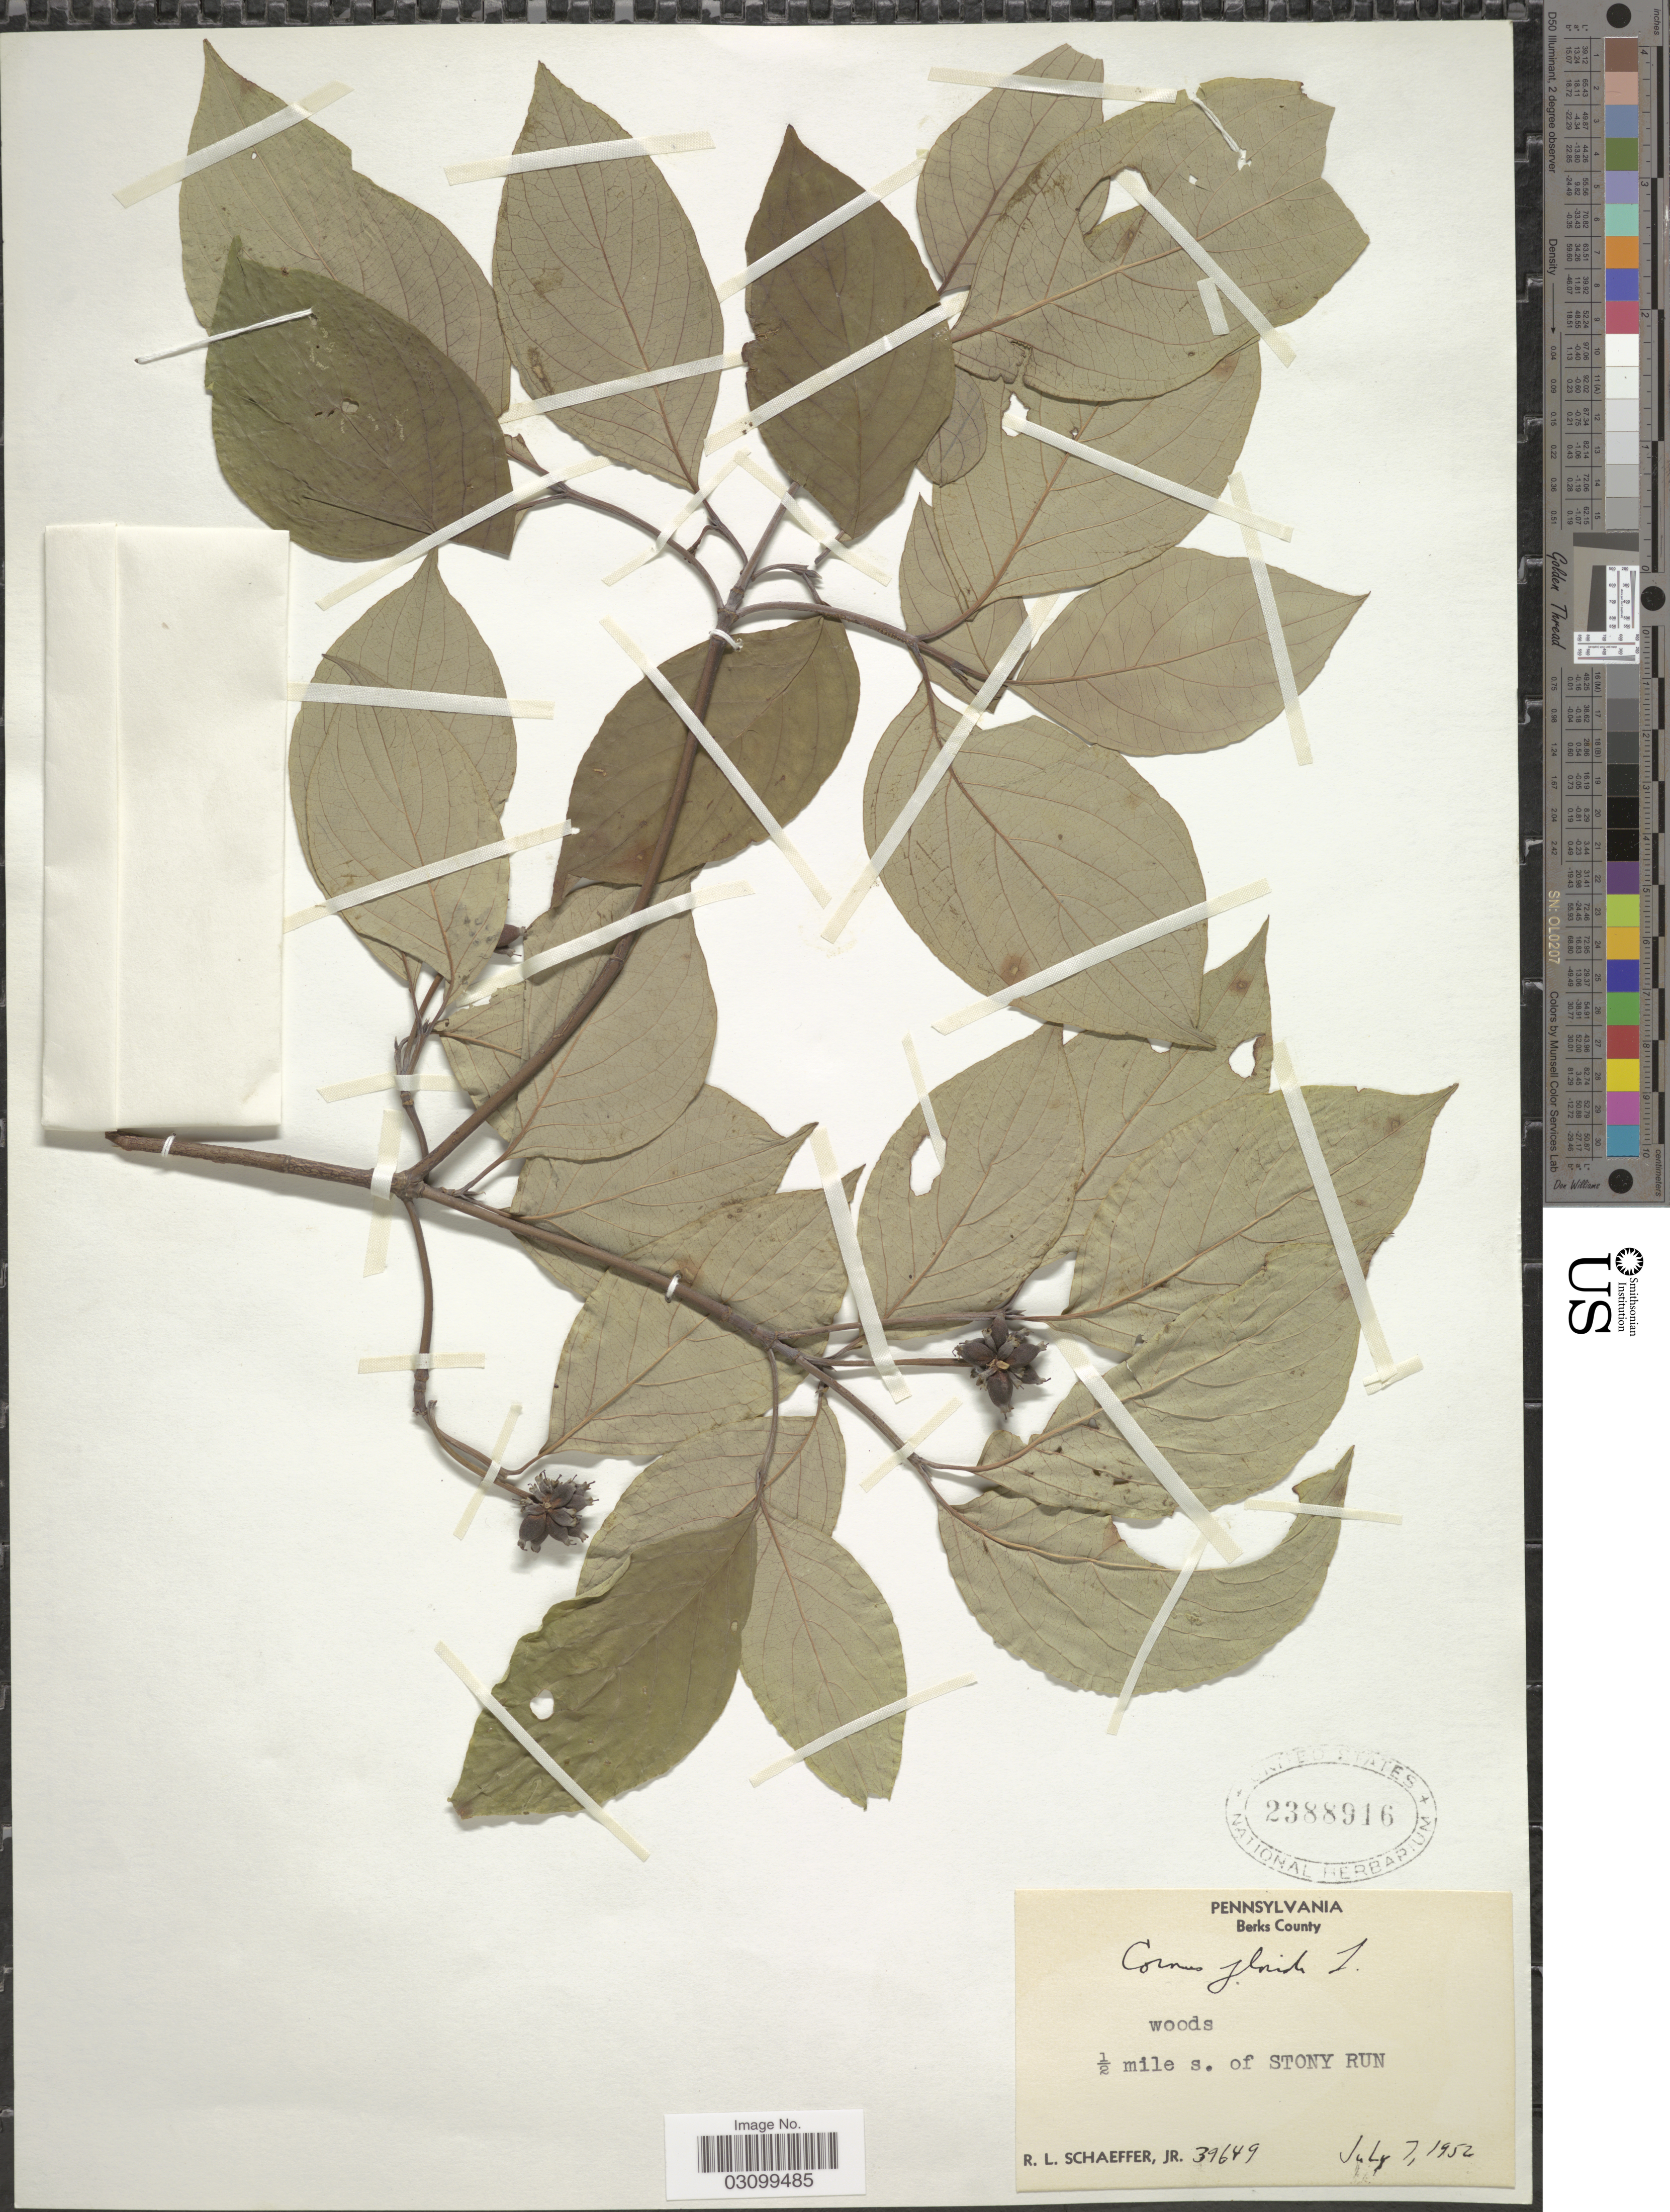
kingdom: Plantae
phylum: Tracheophyta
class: Magnoliopsida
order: Cornales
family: Cornaceae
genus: Cornus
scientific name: Cornus florida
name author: L.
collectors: R. L. Schaeffer Jr.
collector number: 39649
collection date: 1952-07-07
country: United States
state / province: Pennsylvania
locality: Berks County. ½ mile s. of Stony Run.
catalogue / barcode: US 2388916